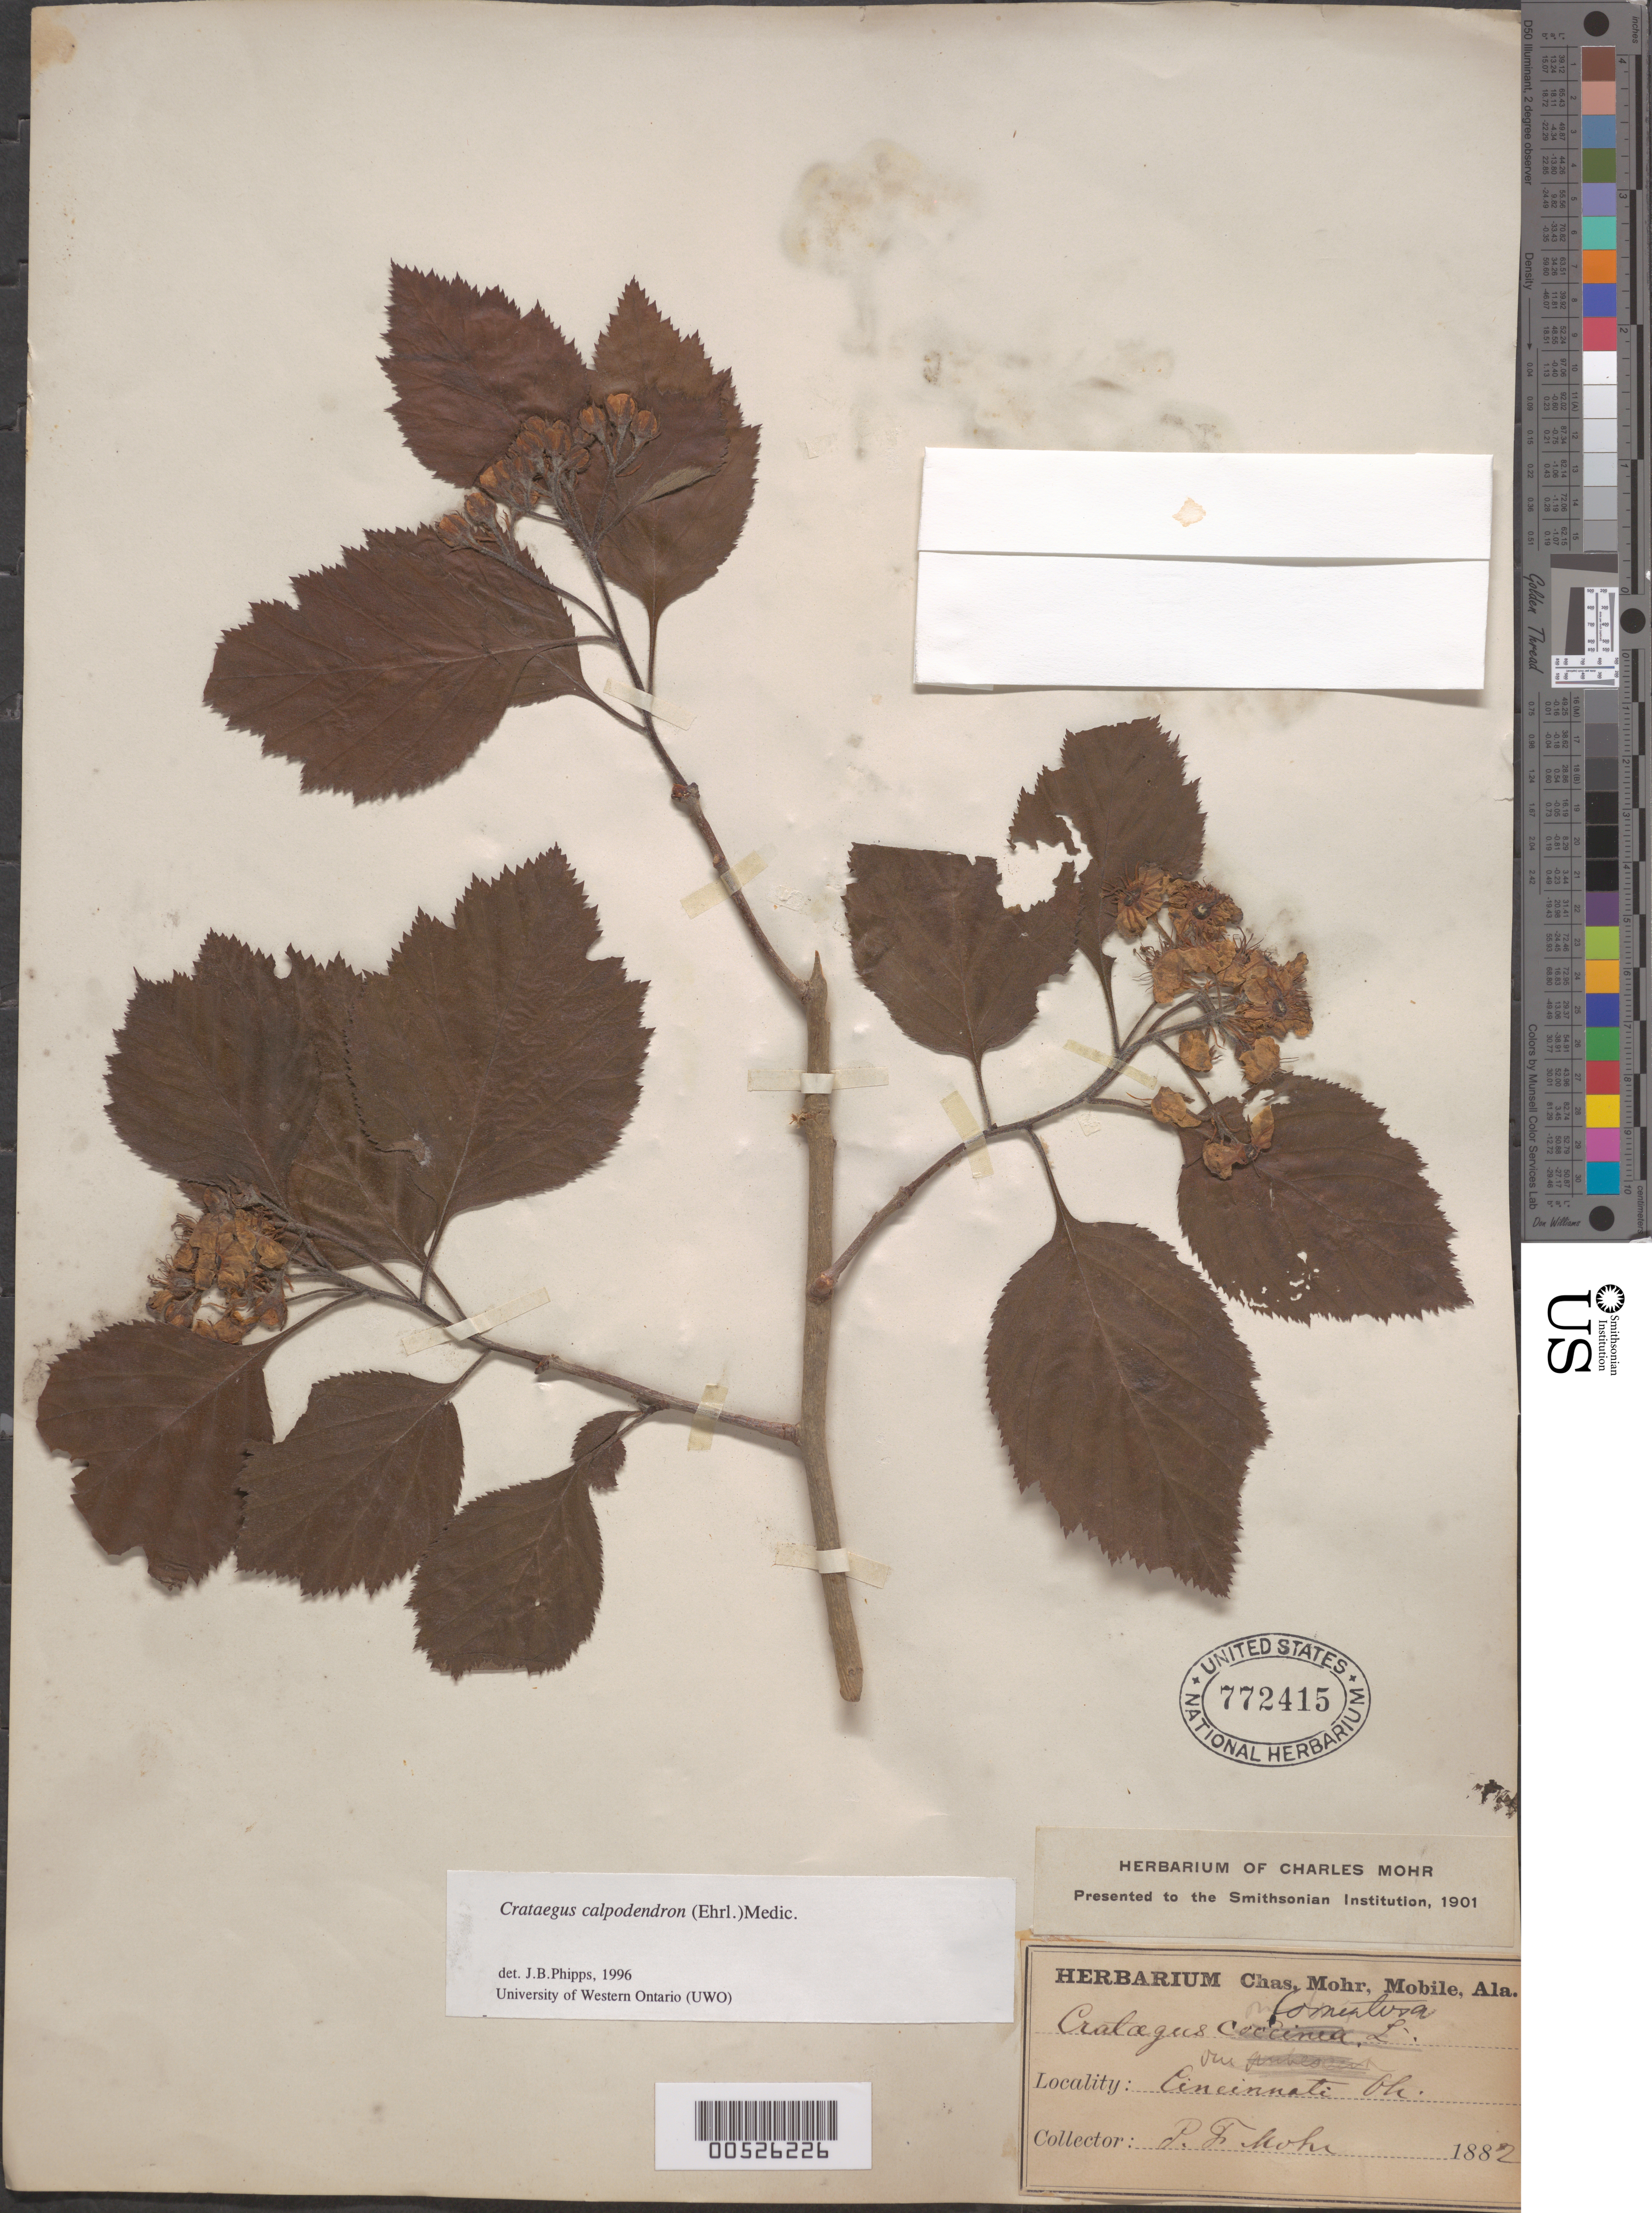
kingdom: Plantae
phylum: Tracheophyta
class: Magnoliopsida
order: Rosales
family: Rosaceae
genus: Crataegus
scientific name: Crataegus calpodendron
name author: (Ehrh.) Medik.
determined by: Phipps, James B., (UWO), University of Western Ontario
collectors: P. F. Mohr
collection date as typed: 1882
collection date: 1882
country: United States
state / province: Ohio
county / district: Hamilton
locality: Cincinnati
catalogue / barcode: US 772415